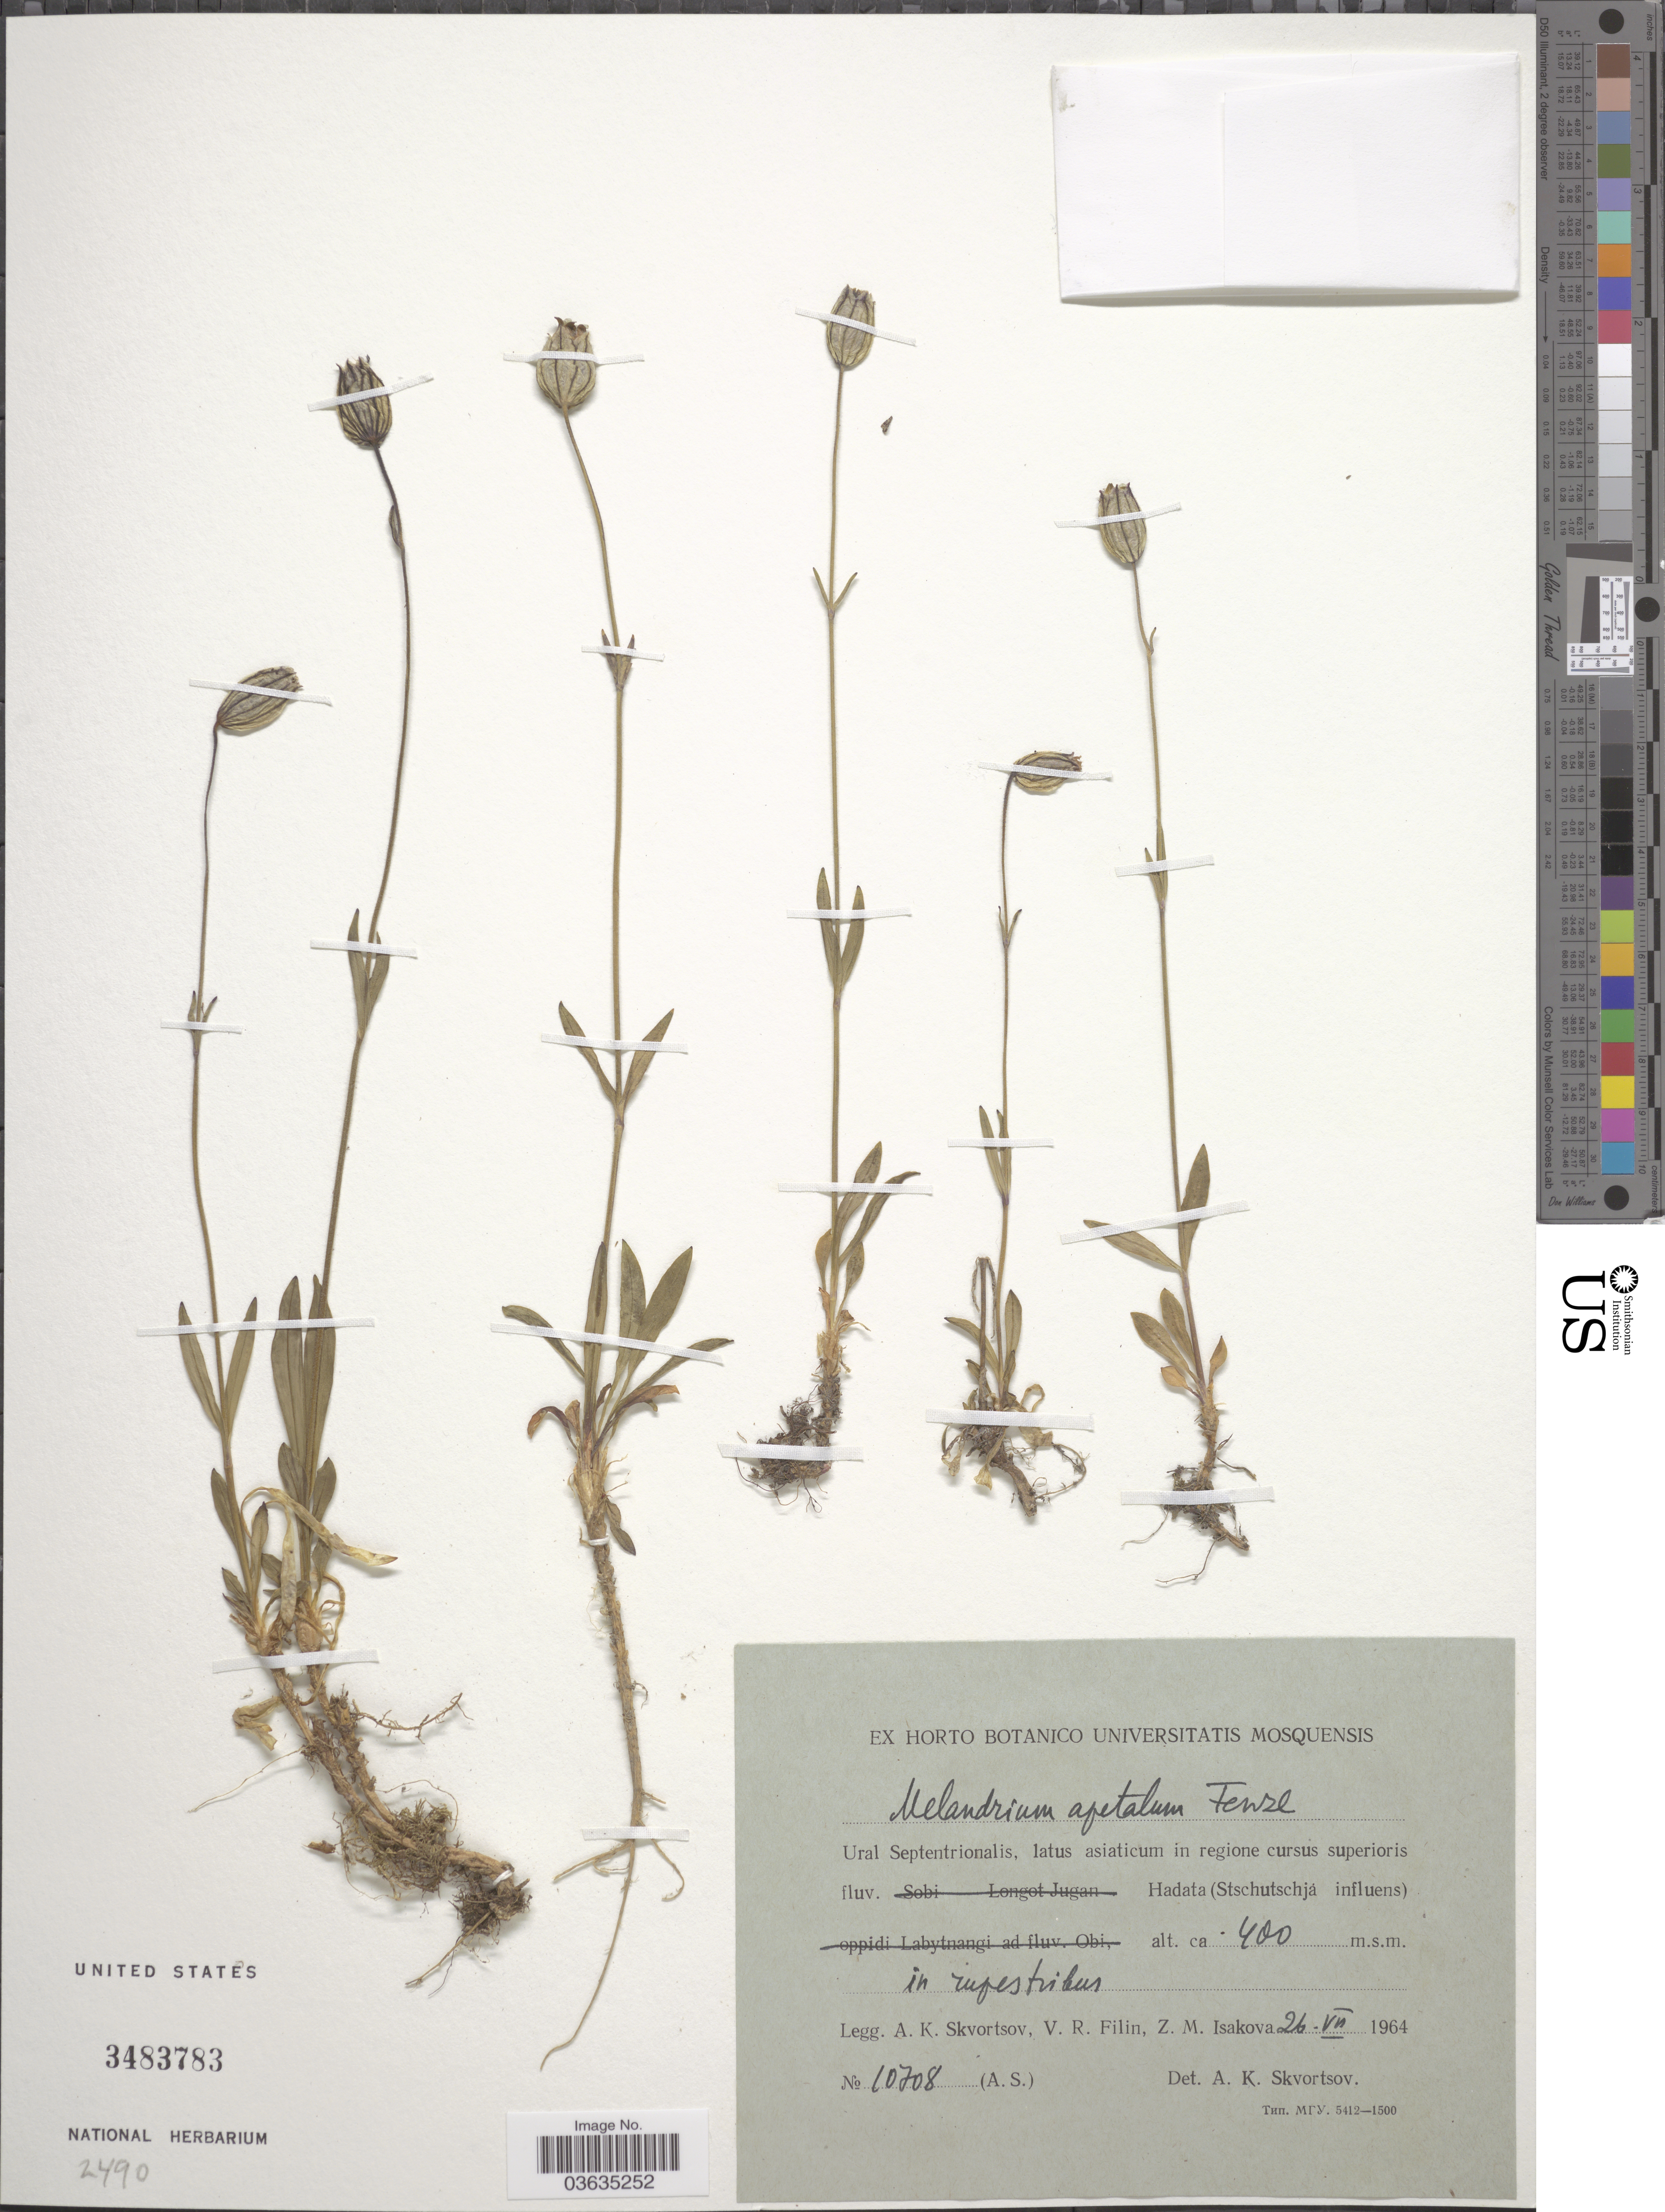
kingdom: Plantae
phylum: Tracheophyta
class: Magnoliopsida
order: Caryophyllales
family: Caryophyllaceae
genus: Silene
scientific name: Silene wahlbergella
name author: Chowdhuri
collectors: A. K. Skvortsov, V. Filin & Z. Isakova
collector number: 10708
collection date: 1964-07-26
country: Russian Federation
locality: Ural Septentrionalis, latus asiaticum in regione cursus superioris fluv. Hadata (Stschutschká influens).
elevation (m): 400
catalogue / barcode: US 3483783